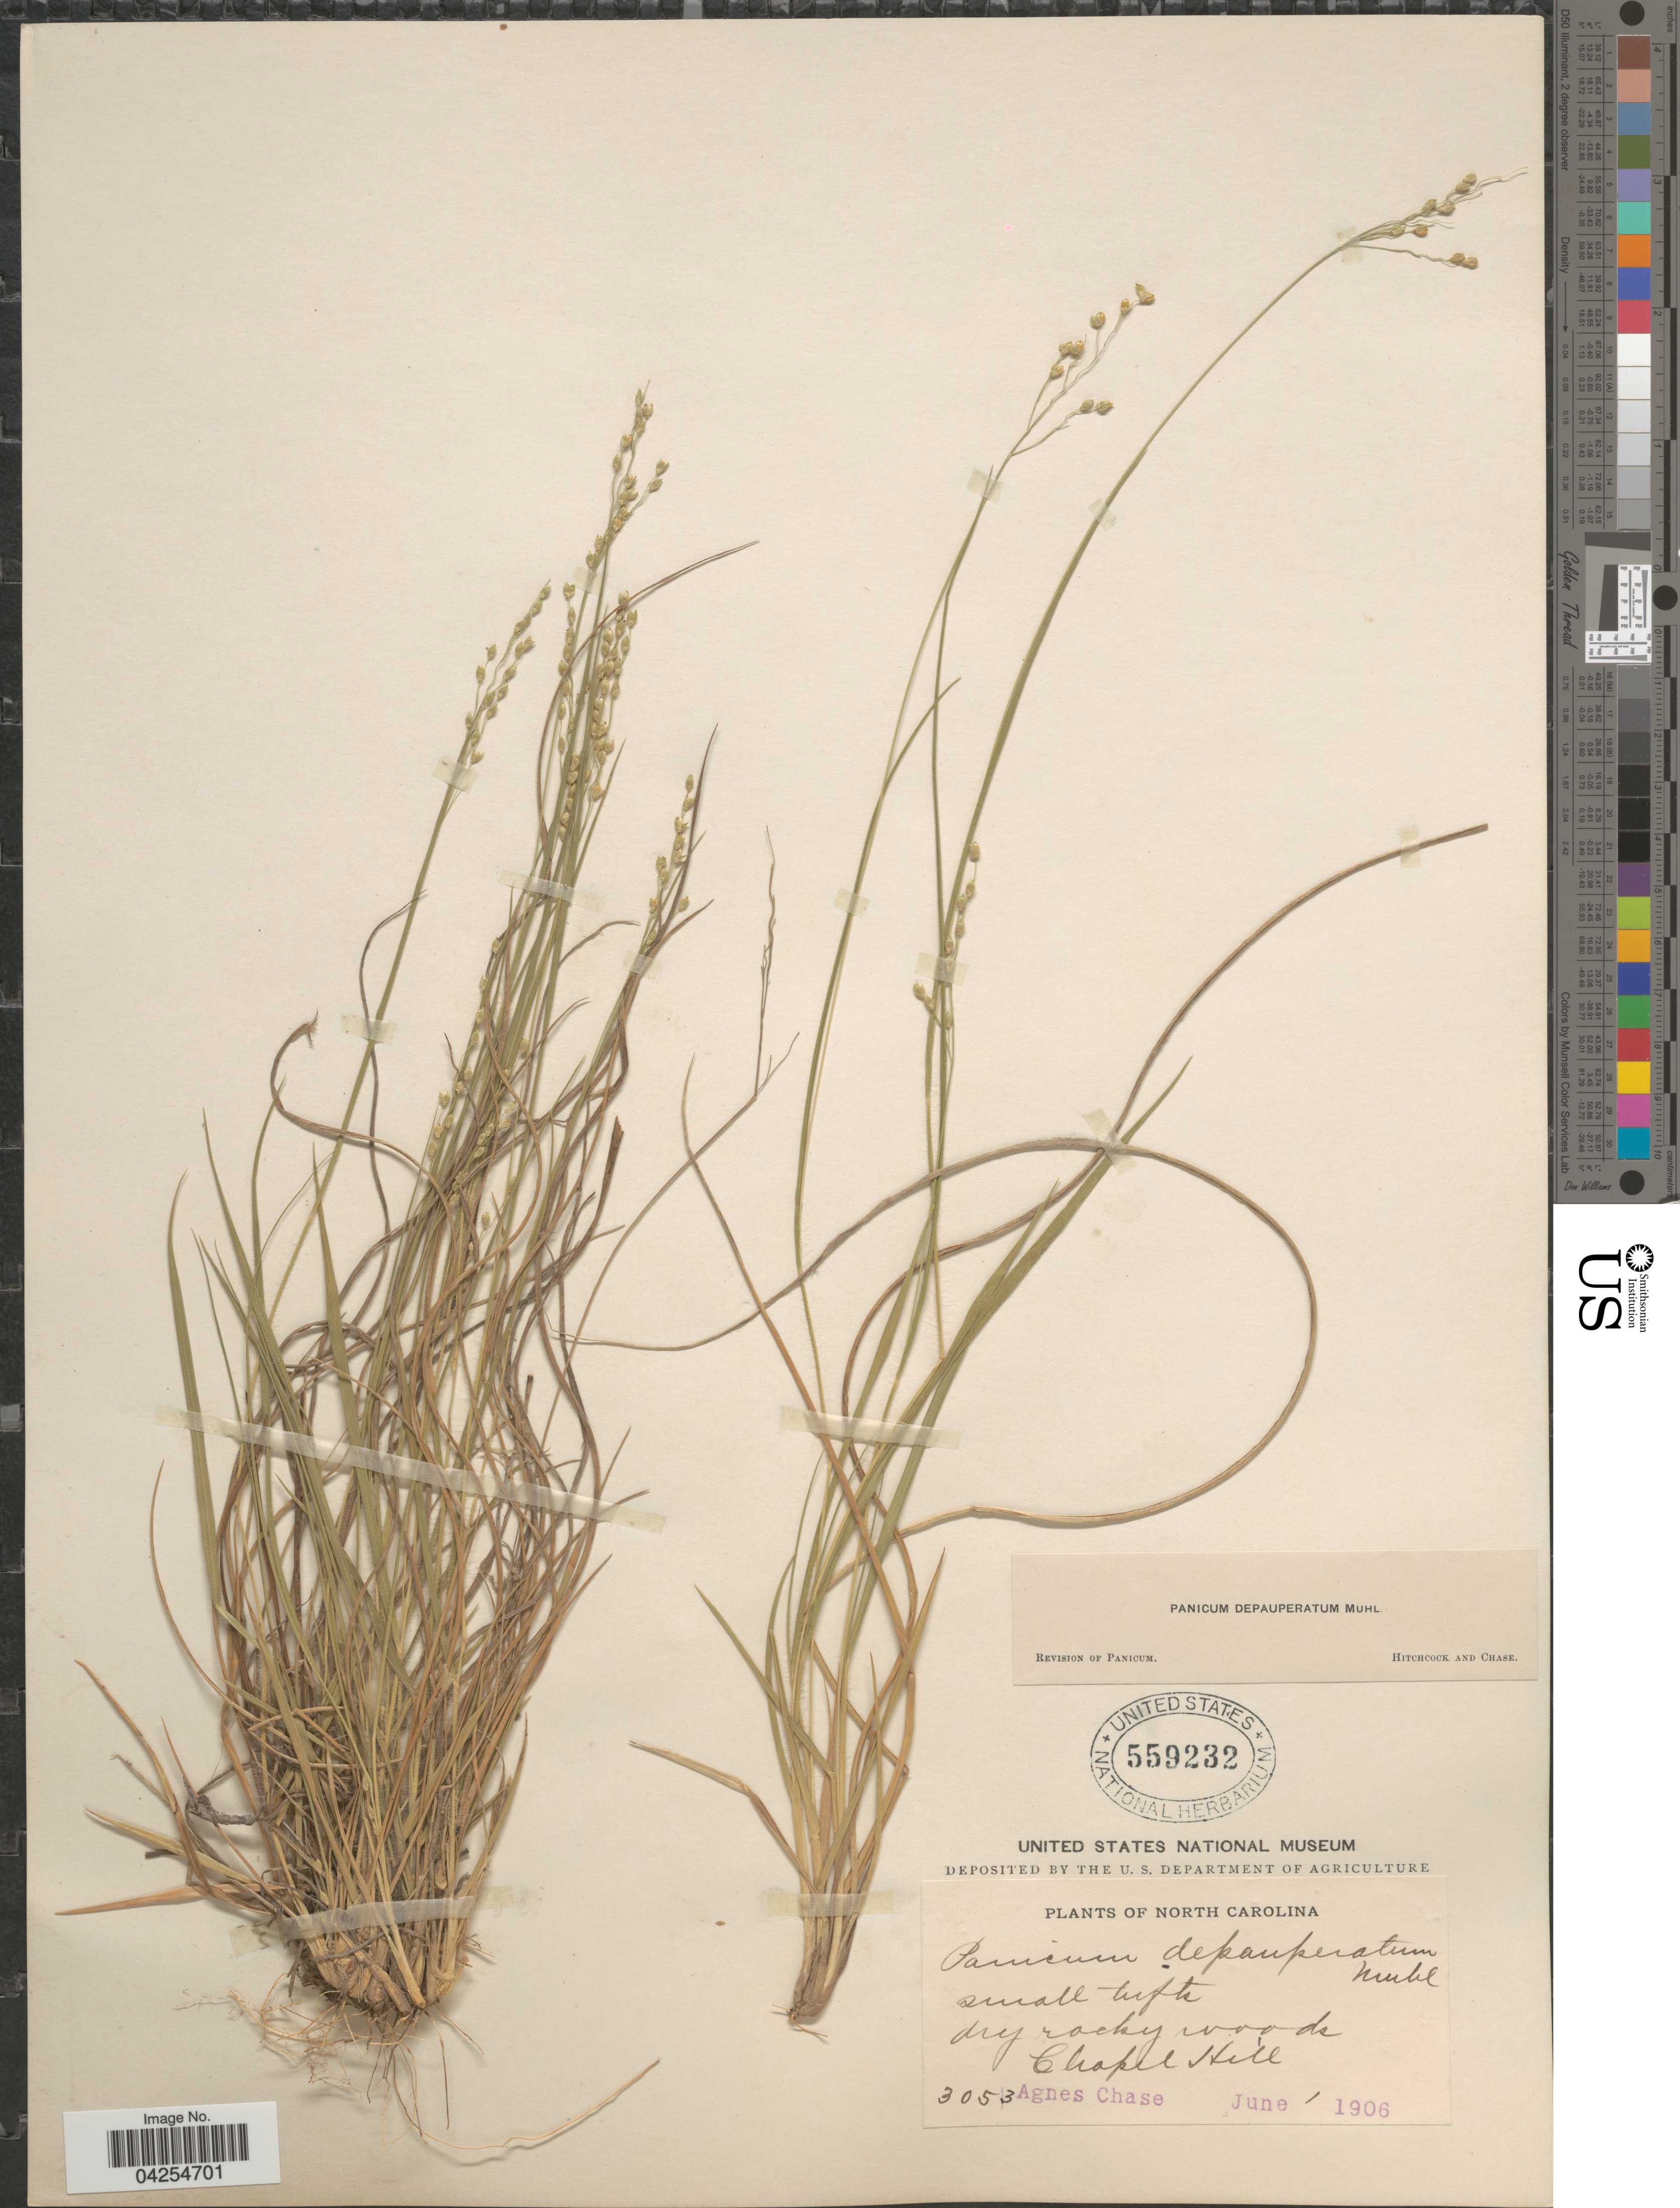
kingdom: Plantae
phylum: Tracheophyta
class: Liliopsida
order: Poales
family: Poaceae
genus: Dichanthelium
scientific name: Dichanthelium depauperatum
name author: (Muhl.) Gould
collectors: A. Chase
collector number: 3053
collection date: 1906-06-01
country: United States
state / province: North Carolina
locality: Chapel Hill.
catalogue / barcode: US 559232